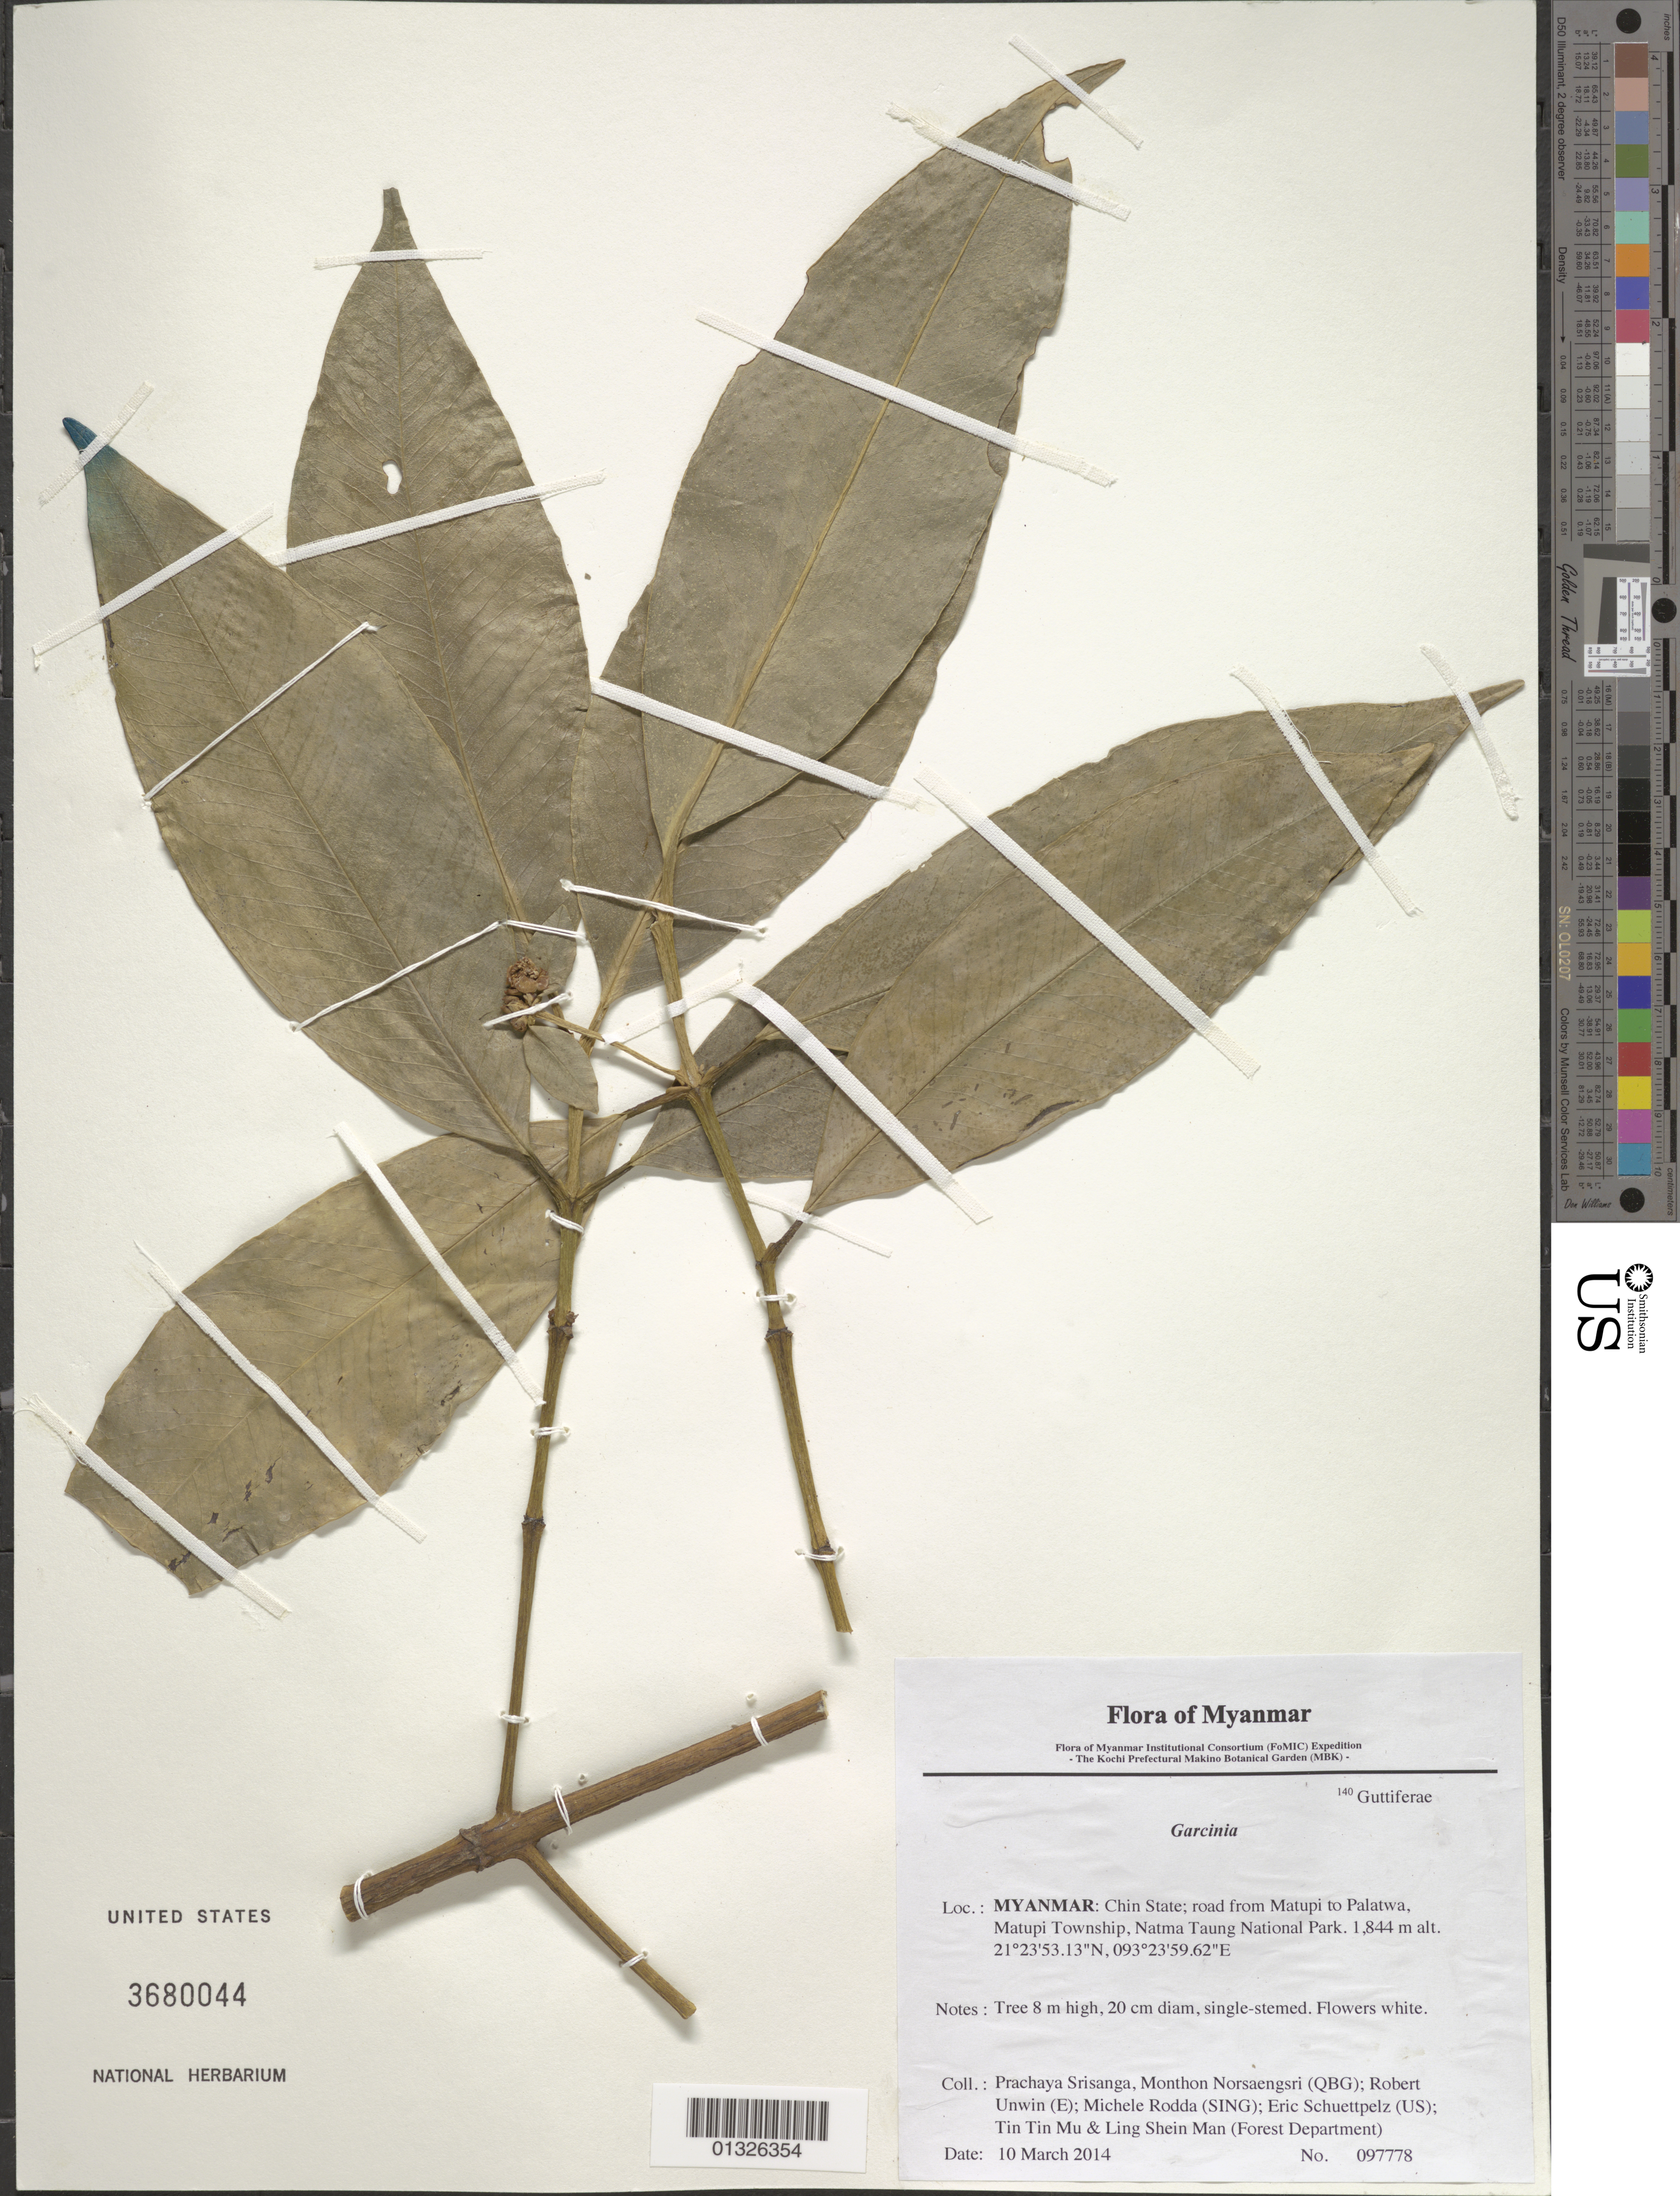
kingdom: Plantae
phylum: Tracheophyta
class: Magnoliopsida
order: Malpighiales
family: Clusiaceae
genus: Garcinia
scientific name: Garcinia sp.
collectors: P. Srisanga, M. Norsaengsri, R. Unwin, M. Rodda, E. Schuettpelz, Tin Tin Mu & Ling Shein Man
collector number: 97778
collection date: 2014-03-10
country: Myanmar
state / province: Chin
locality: Road from Matupi to Palatwa, Matupi Township, Natma Taung National Park.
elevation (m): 1844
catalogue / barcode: US 3680044